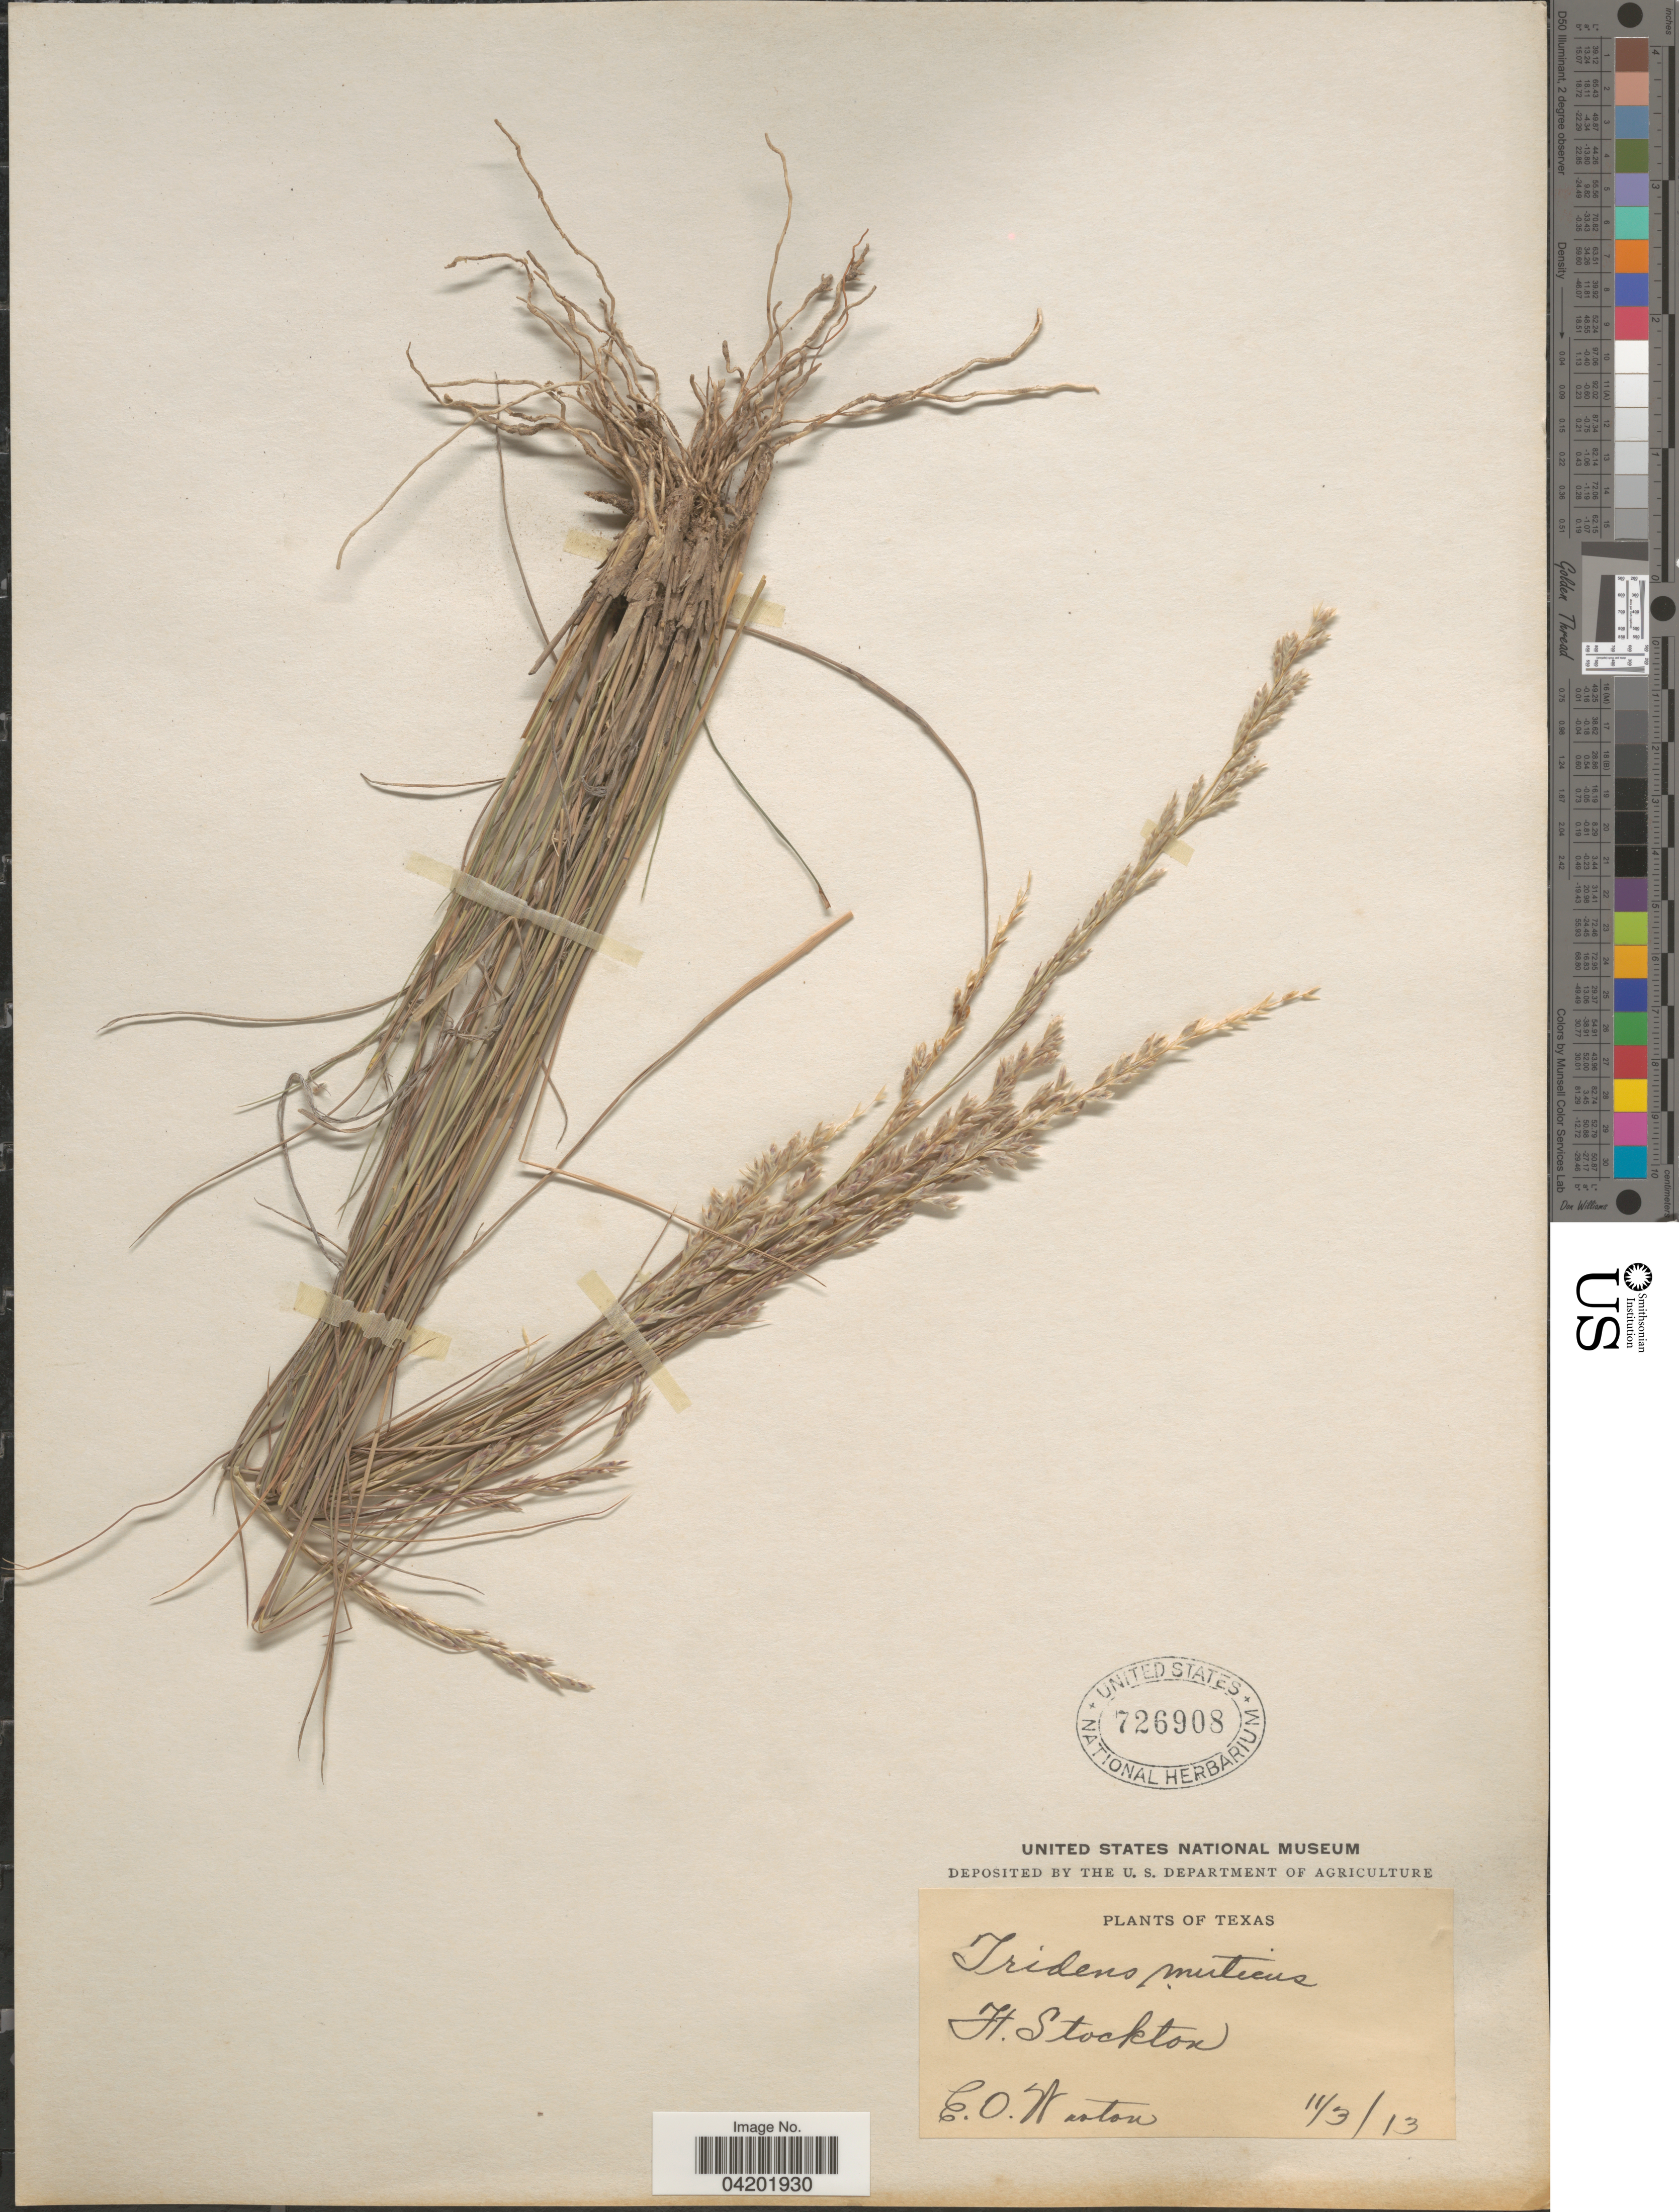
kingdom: Plantae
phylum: Tracheophyta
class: Liliopsida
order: Poales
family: Poaceae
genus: Tridentopsis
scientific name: Tridentopsis mutica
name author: (Torr.) P.M. Peterson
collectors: E. O. Wooton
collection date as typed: Transcribed d/m/y: 3/11/13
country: United States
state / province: Texas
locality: Ft. Stockton.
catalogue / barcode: US 726908